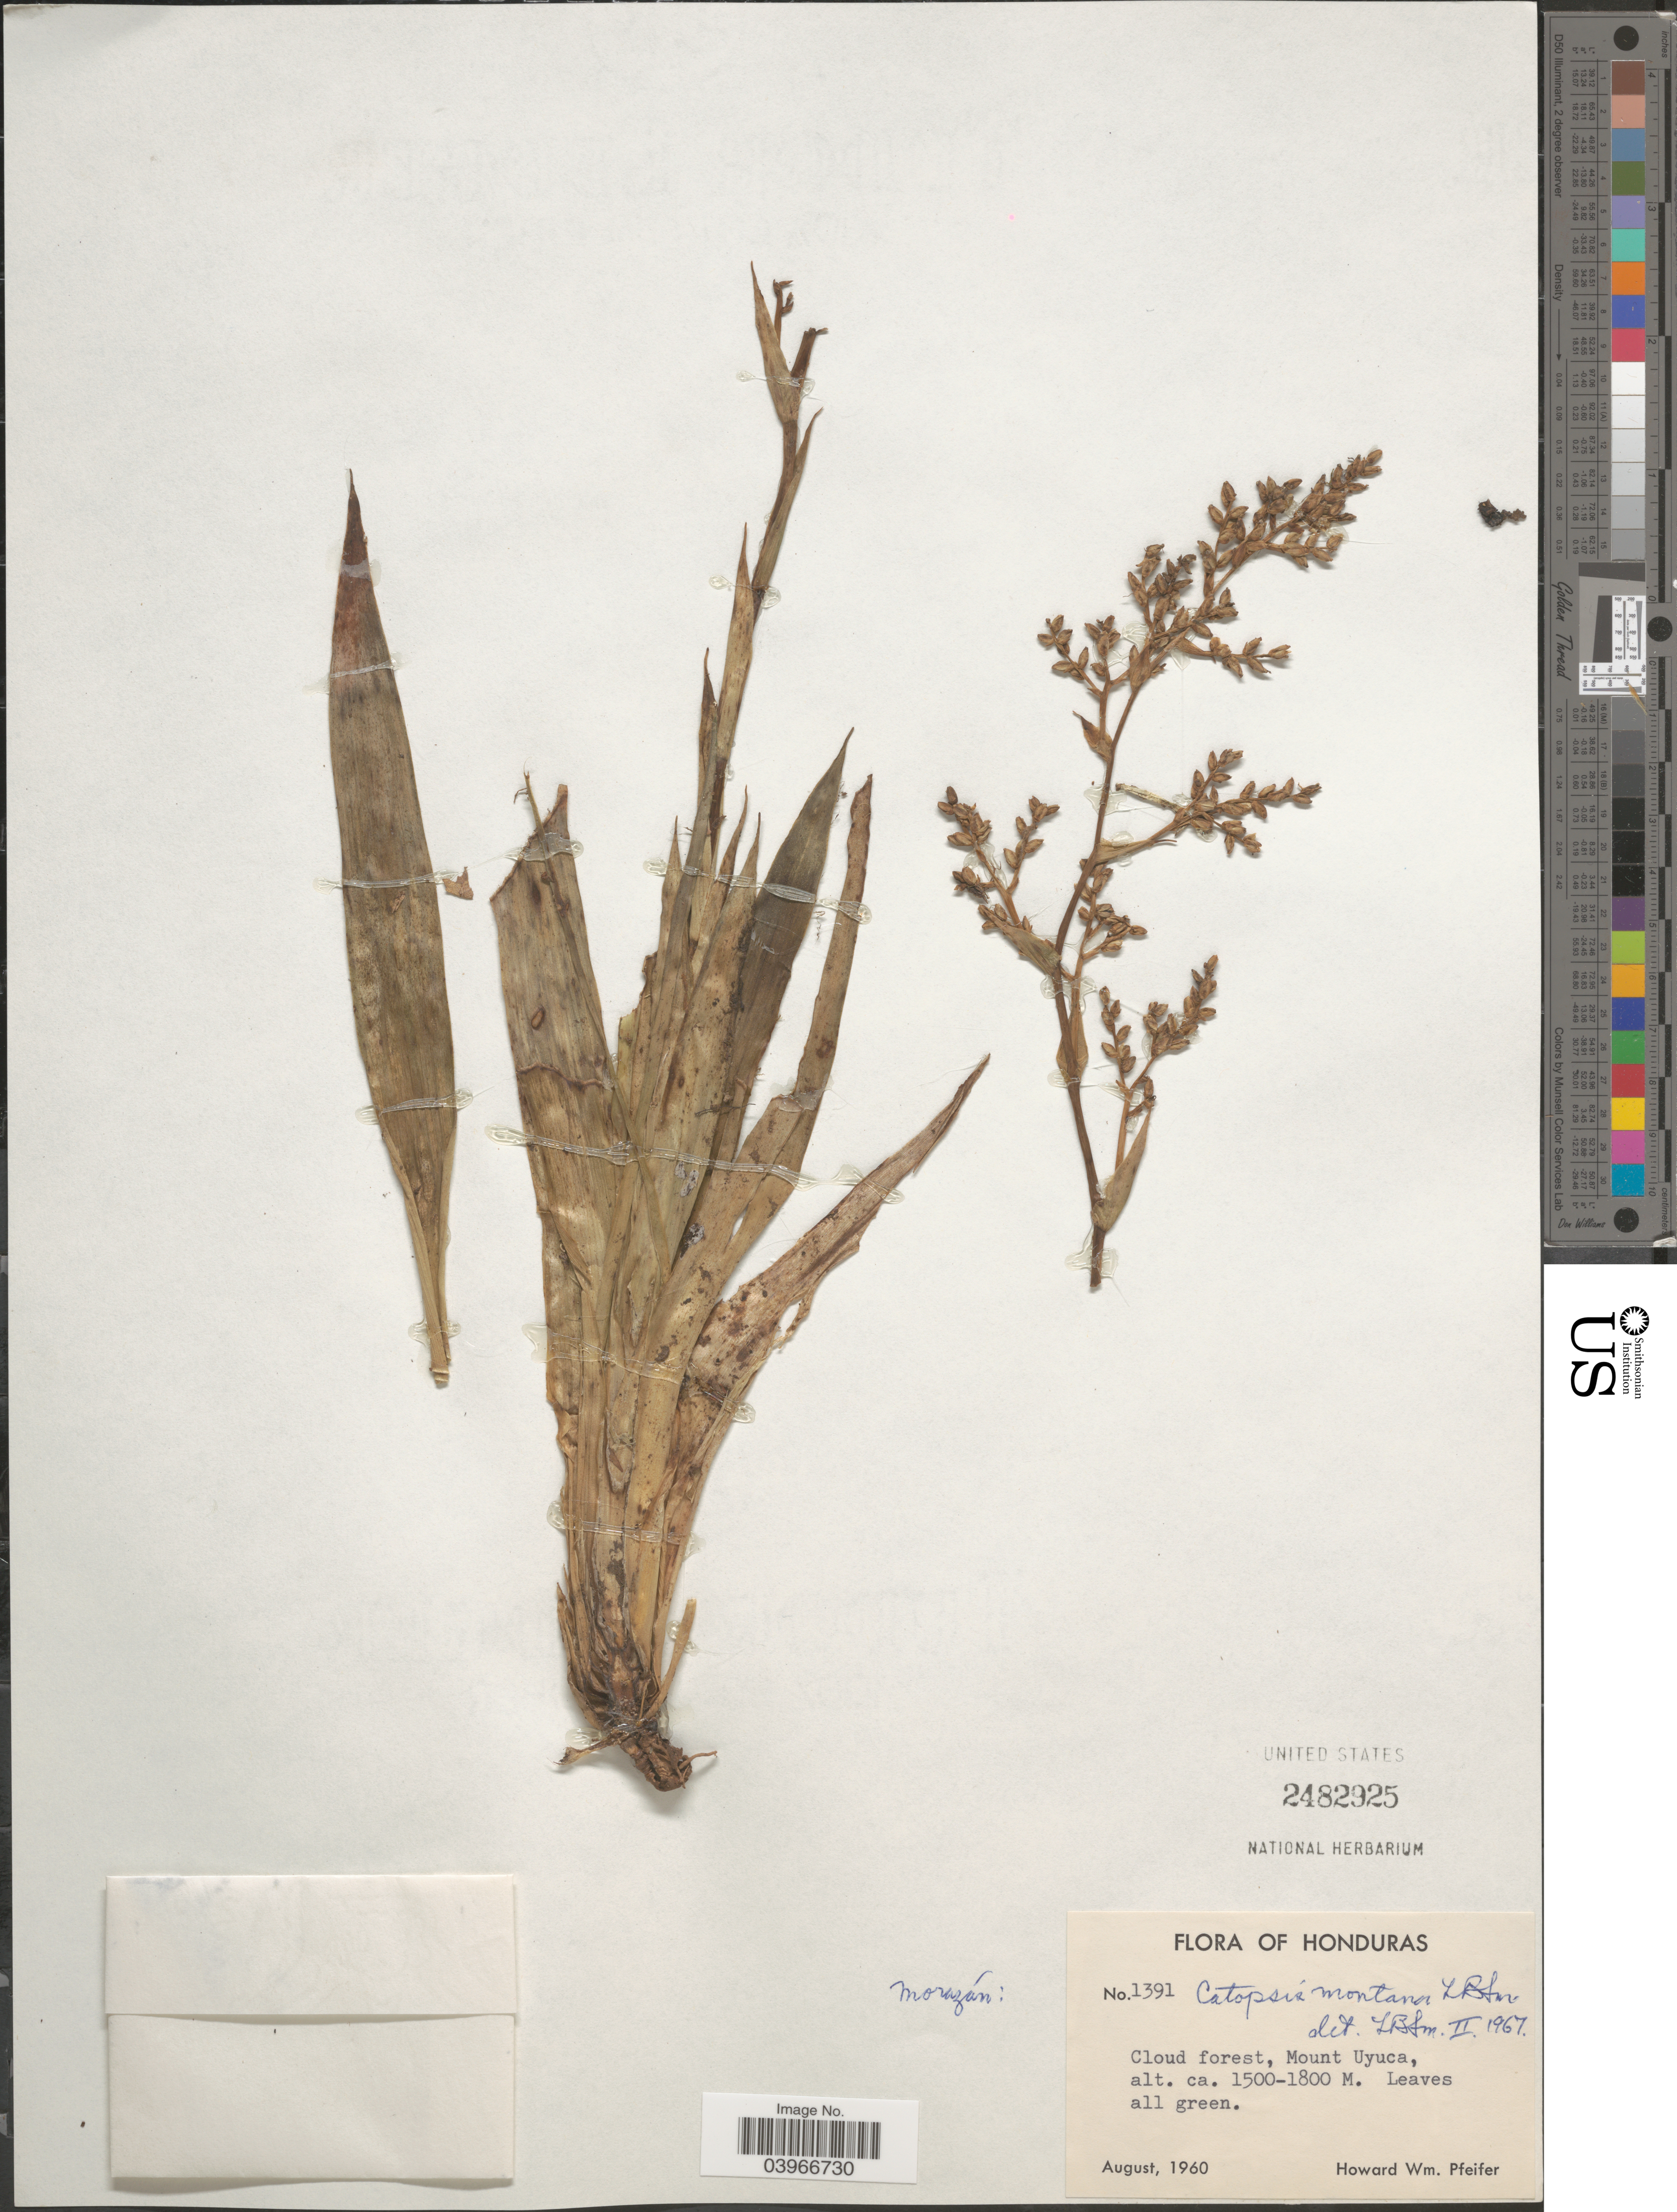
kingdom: Plantae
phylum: Tracheophyta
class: Liliopsida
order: Poales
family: Bromeliaceae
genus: Catopsis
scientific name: Catopsis montana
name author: L.B. Sm.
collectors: H. W. Pfeifer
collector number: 1391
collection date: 1960-08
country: Honduras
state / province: Fco. Morazán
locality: Morazán. Cloud forest, Mount Uyuca.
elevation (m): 1500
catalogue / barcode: US 2482925